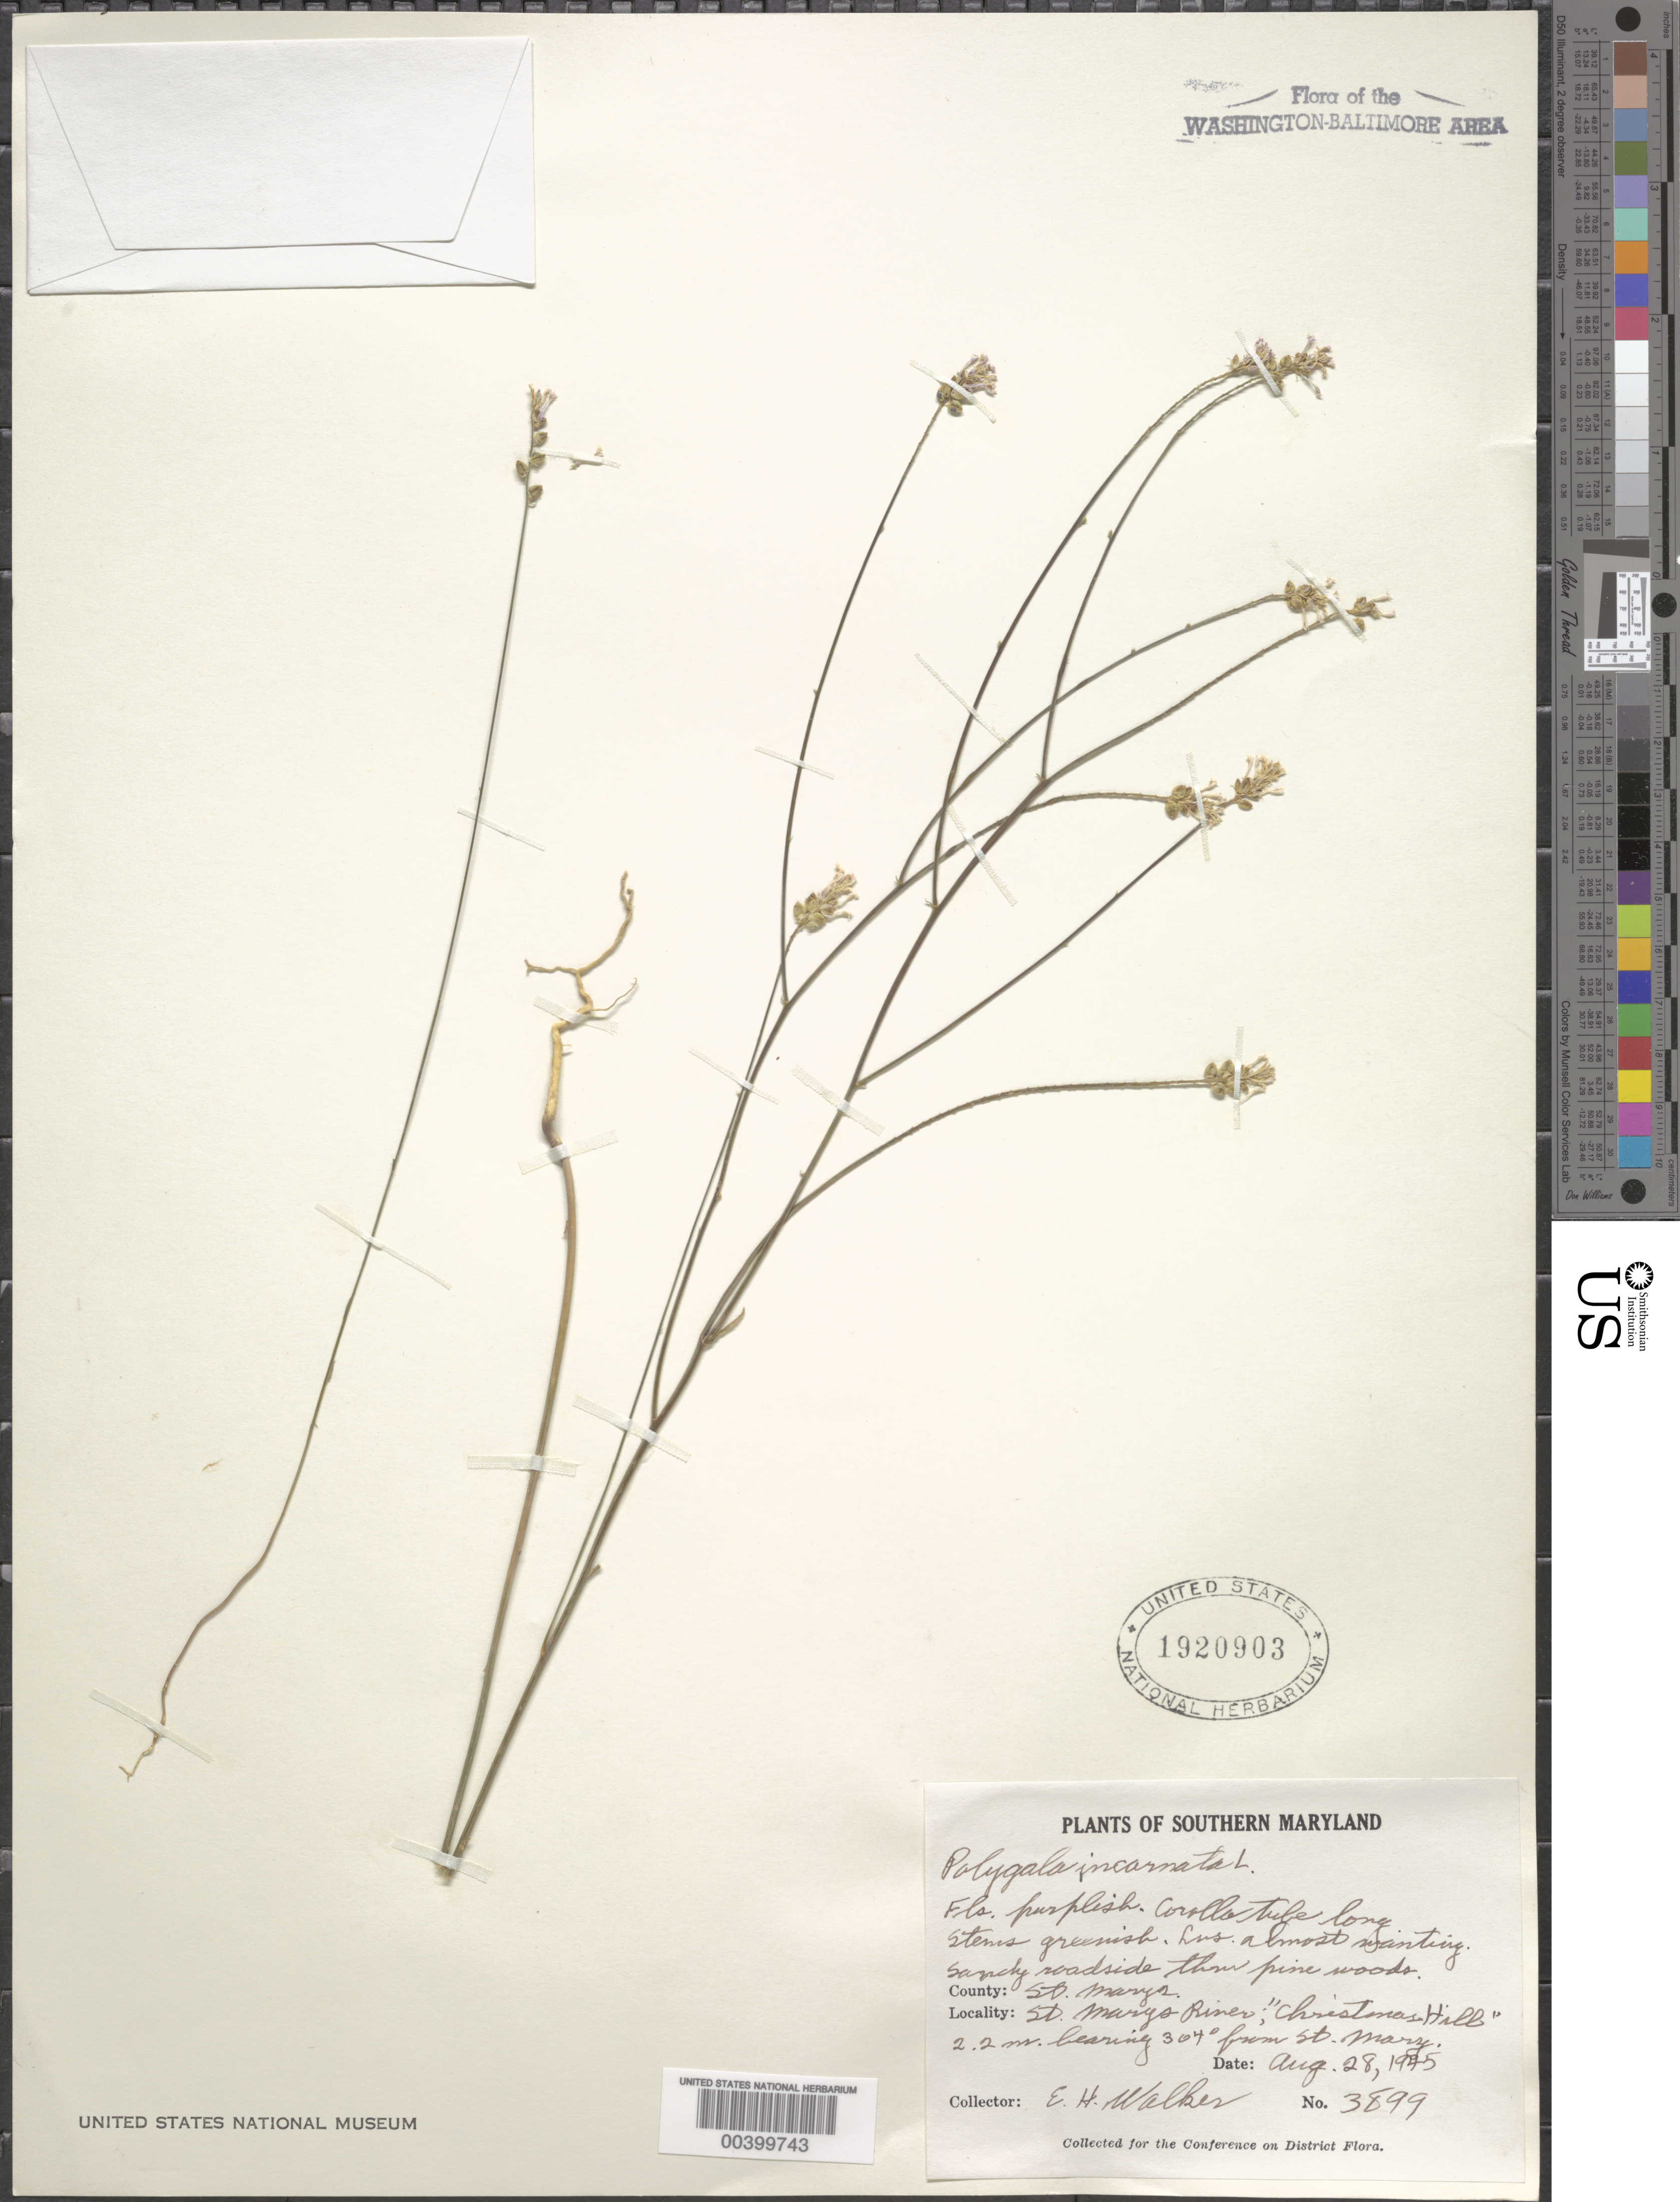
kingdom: Plantae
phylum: Tracheophyta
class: Magnoliopsida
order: Fabales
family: Polygalaceae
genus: Polygala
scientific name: Polygala incarnata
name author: L.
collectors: E. H. Walker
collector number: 3899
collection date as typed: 28 Aug 1945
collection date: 1945-08-28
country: United States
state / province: Maryland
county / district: St. Mary's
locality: St. Marys River, Christmas Hill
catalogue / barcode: US 1920903